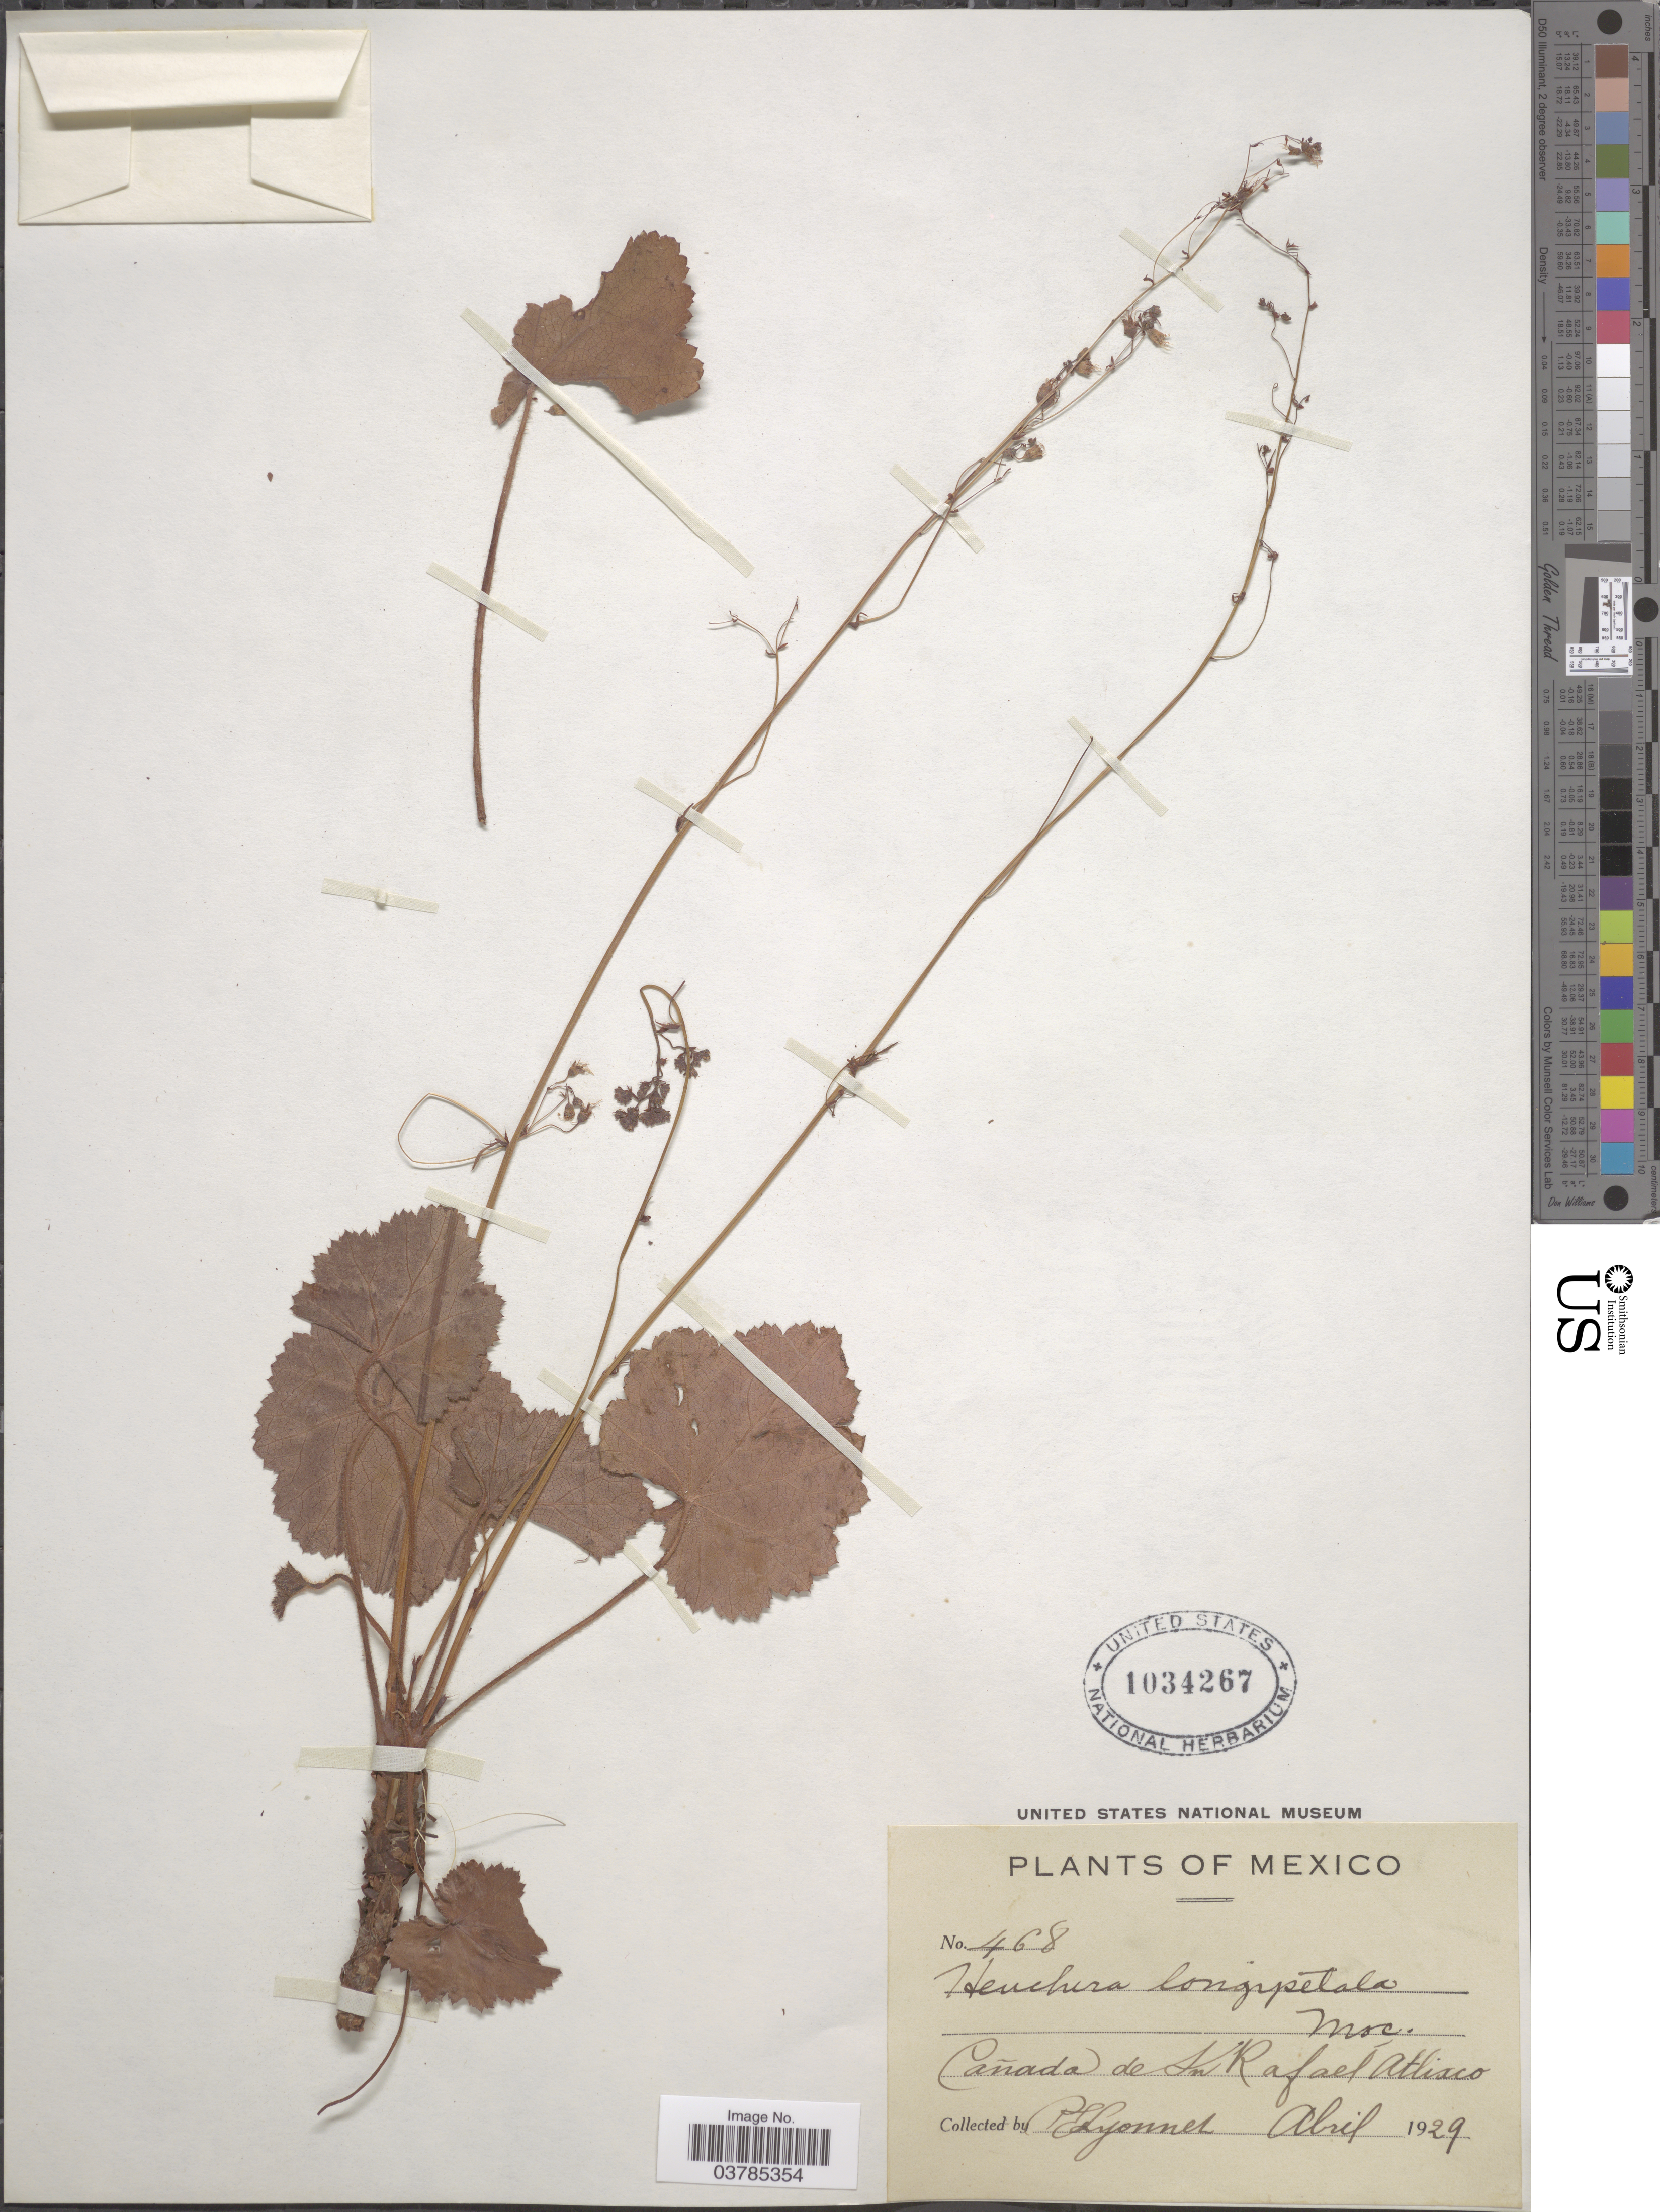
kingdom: Plantae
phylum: Tracheophyta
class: Magnoliopsida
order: Saxifragales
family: Saxifragaceae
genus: Heuchera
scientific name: Heuchera longipetala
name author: Moc. ex Ser.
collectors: P. Lyonnel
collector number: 468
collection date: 1929-04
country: Mexico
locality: Cañada de Sn Rafael Atlixco.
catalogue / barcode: US 1034267